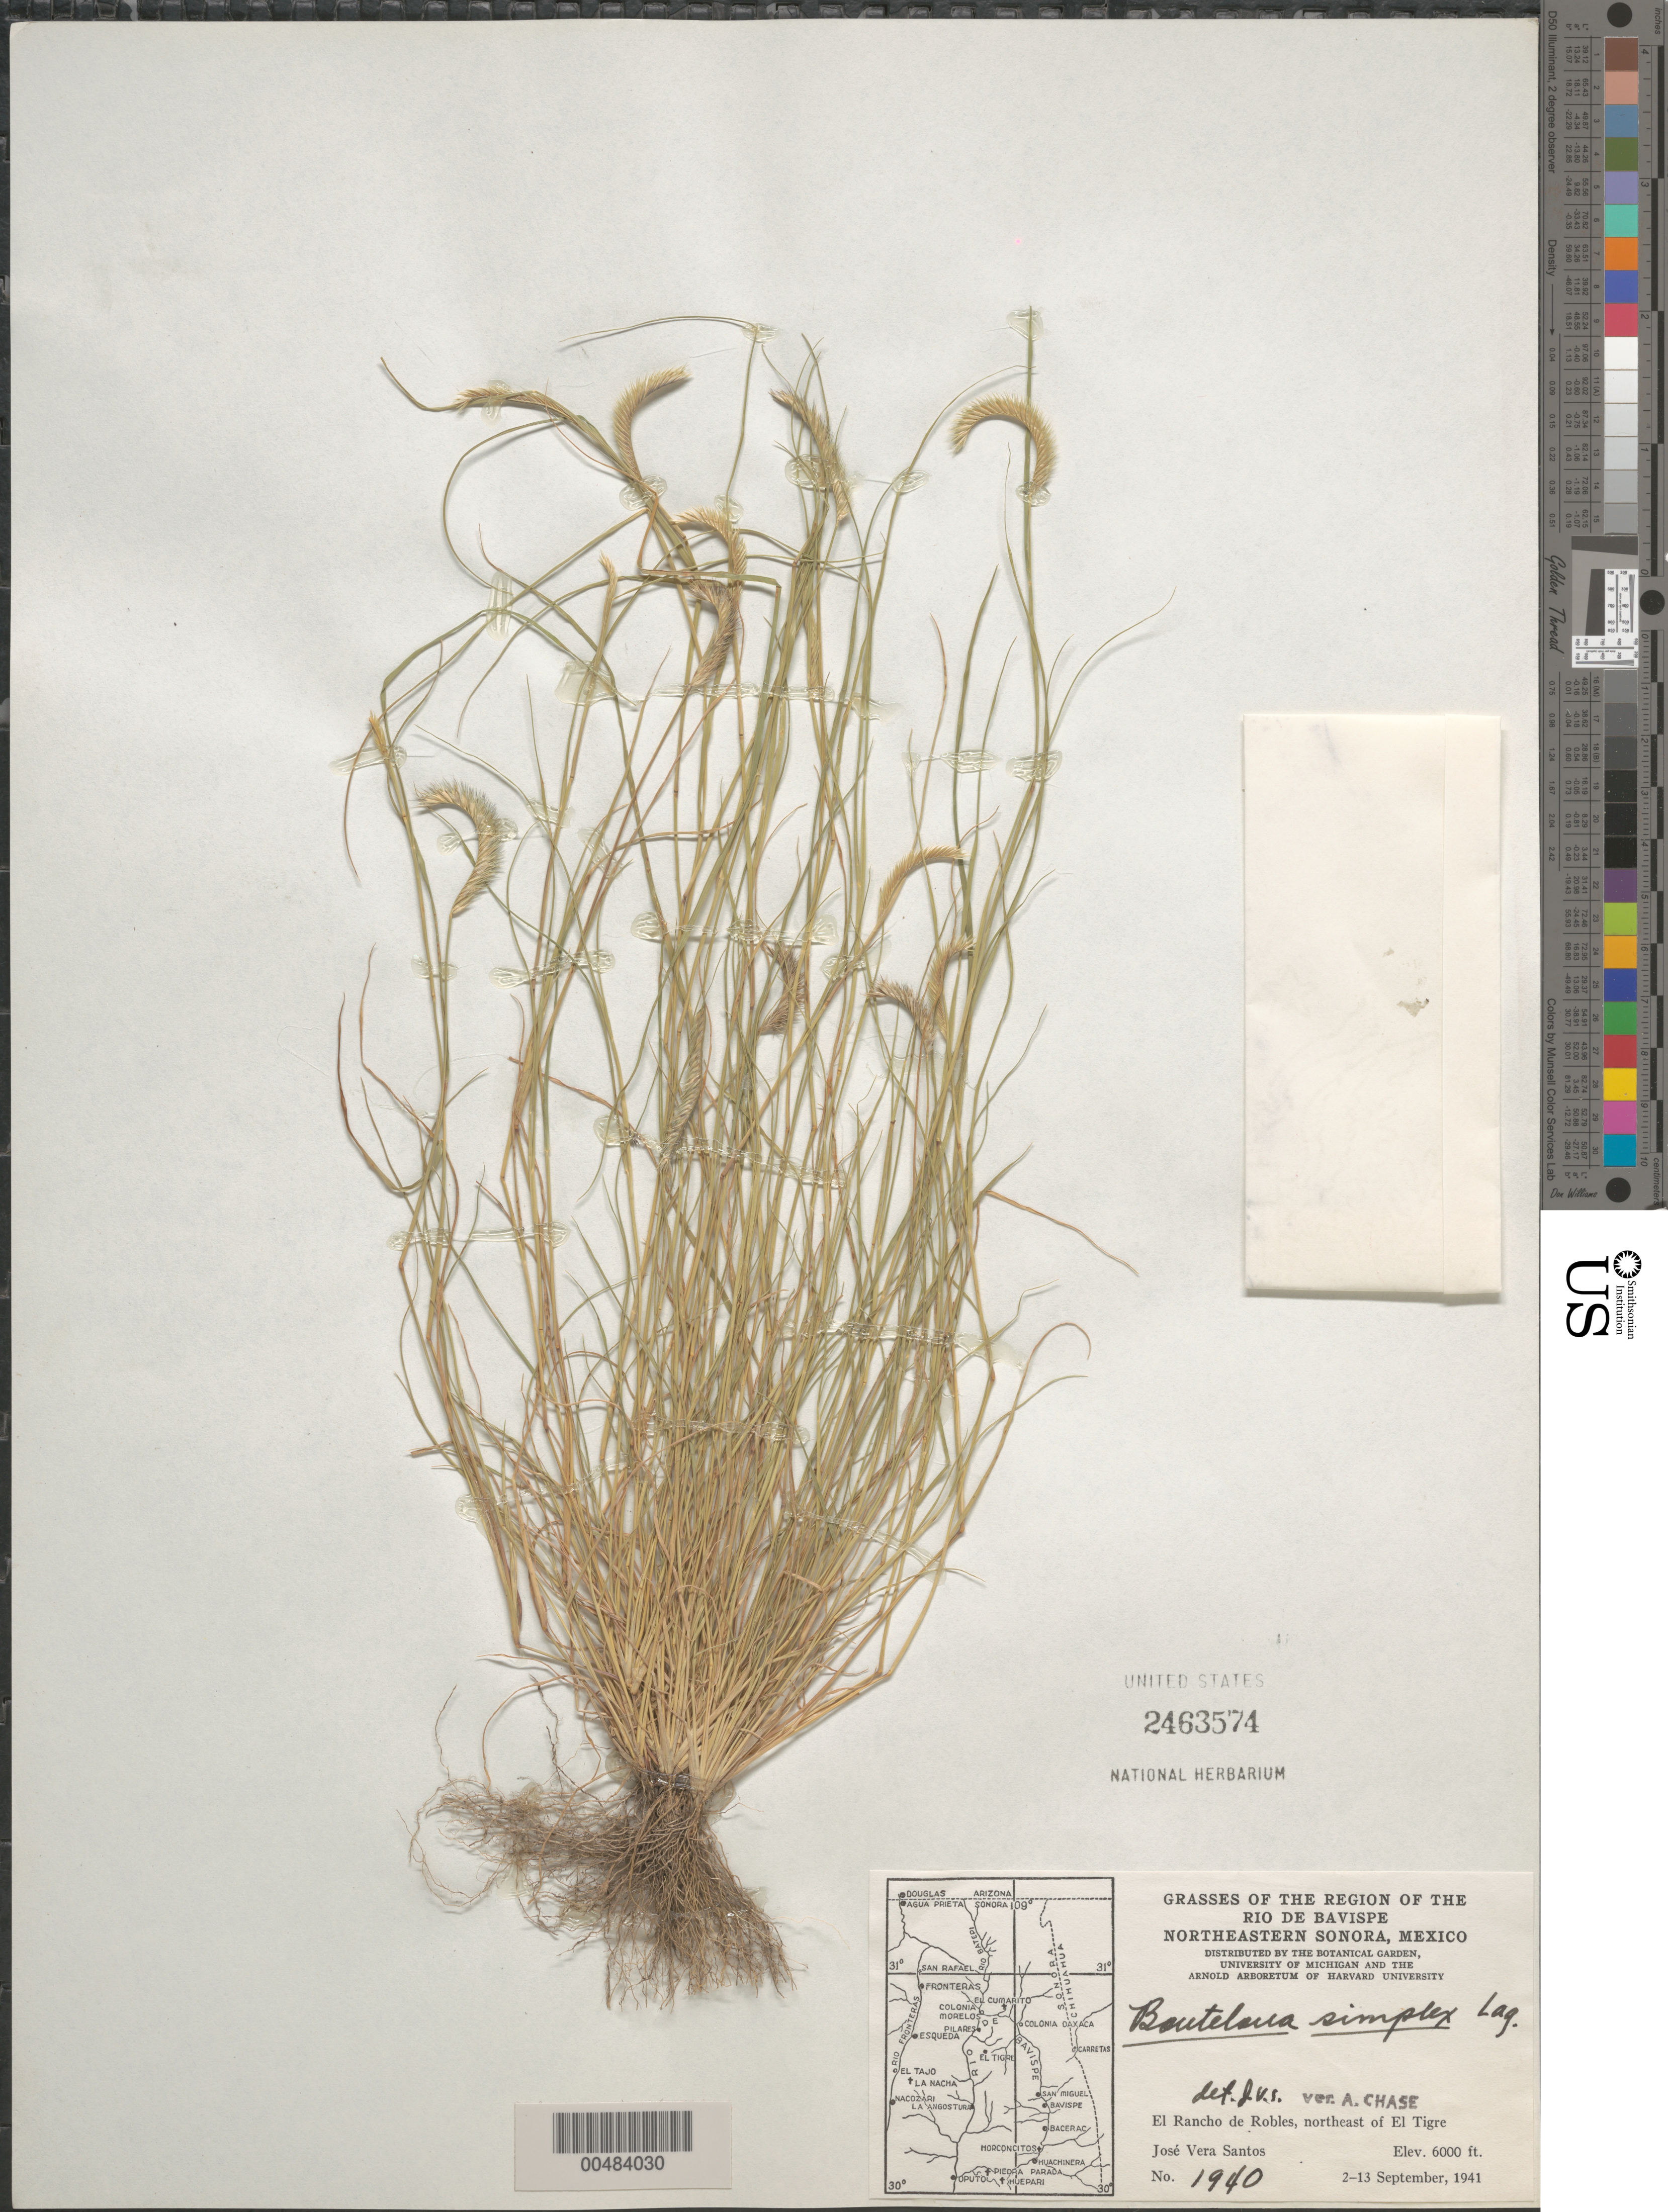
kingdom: Plantae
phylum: Tracheophyta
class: Liliopsida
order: Poales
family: Poaceae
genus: Bouteloua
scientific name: Bouteloua simplex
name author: Lag.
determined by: Santos, J. V.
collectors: J. V. Santos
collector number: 1940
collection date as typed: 2 Sep 1941 to 13 Sep 1941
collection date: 1941-09-02/1941-09-13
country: Mexico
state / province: Sonora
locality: Region of the Rio de Bavispe, NE Sonora, El Rancho de Robles, NE of El Tigre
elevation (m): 1829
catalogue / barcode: US 2463574